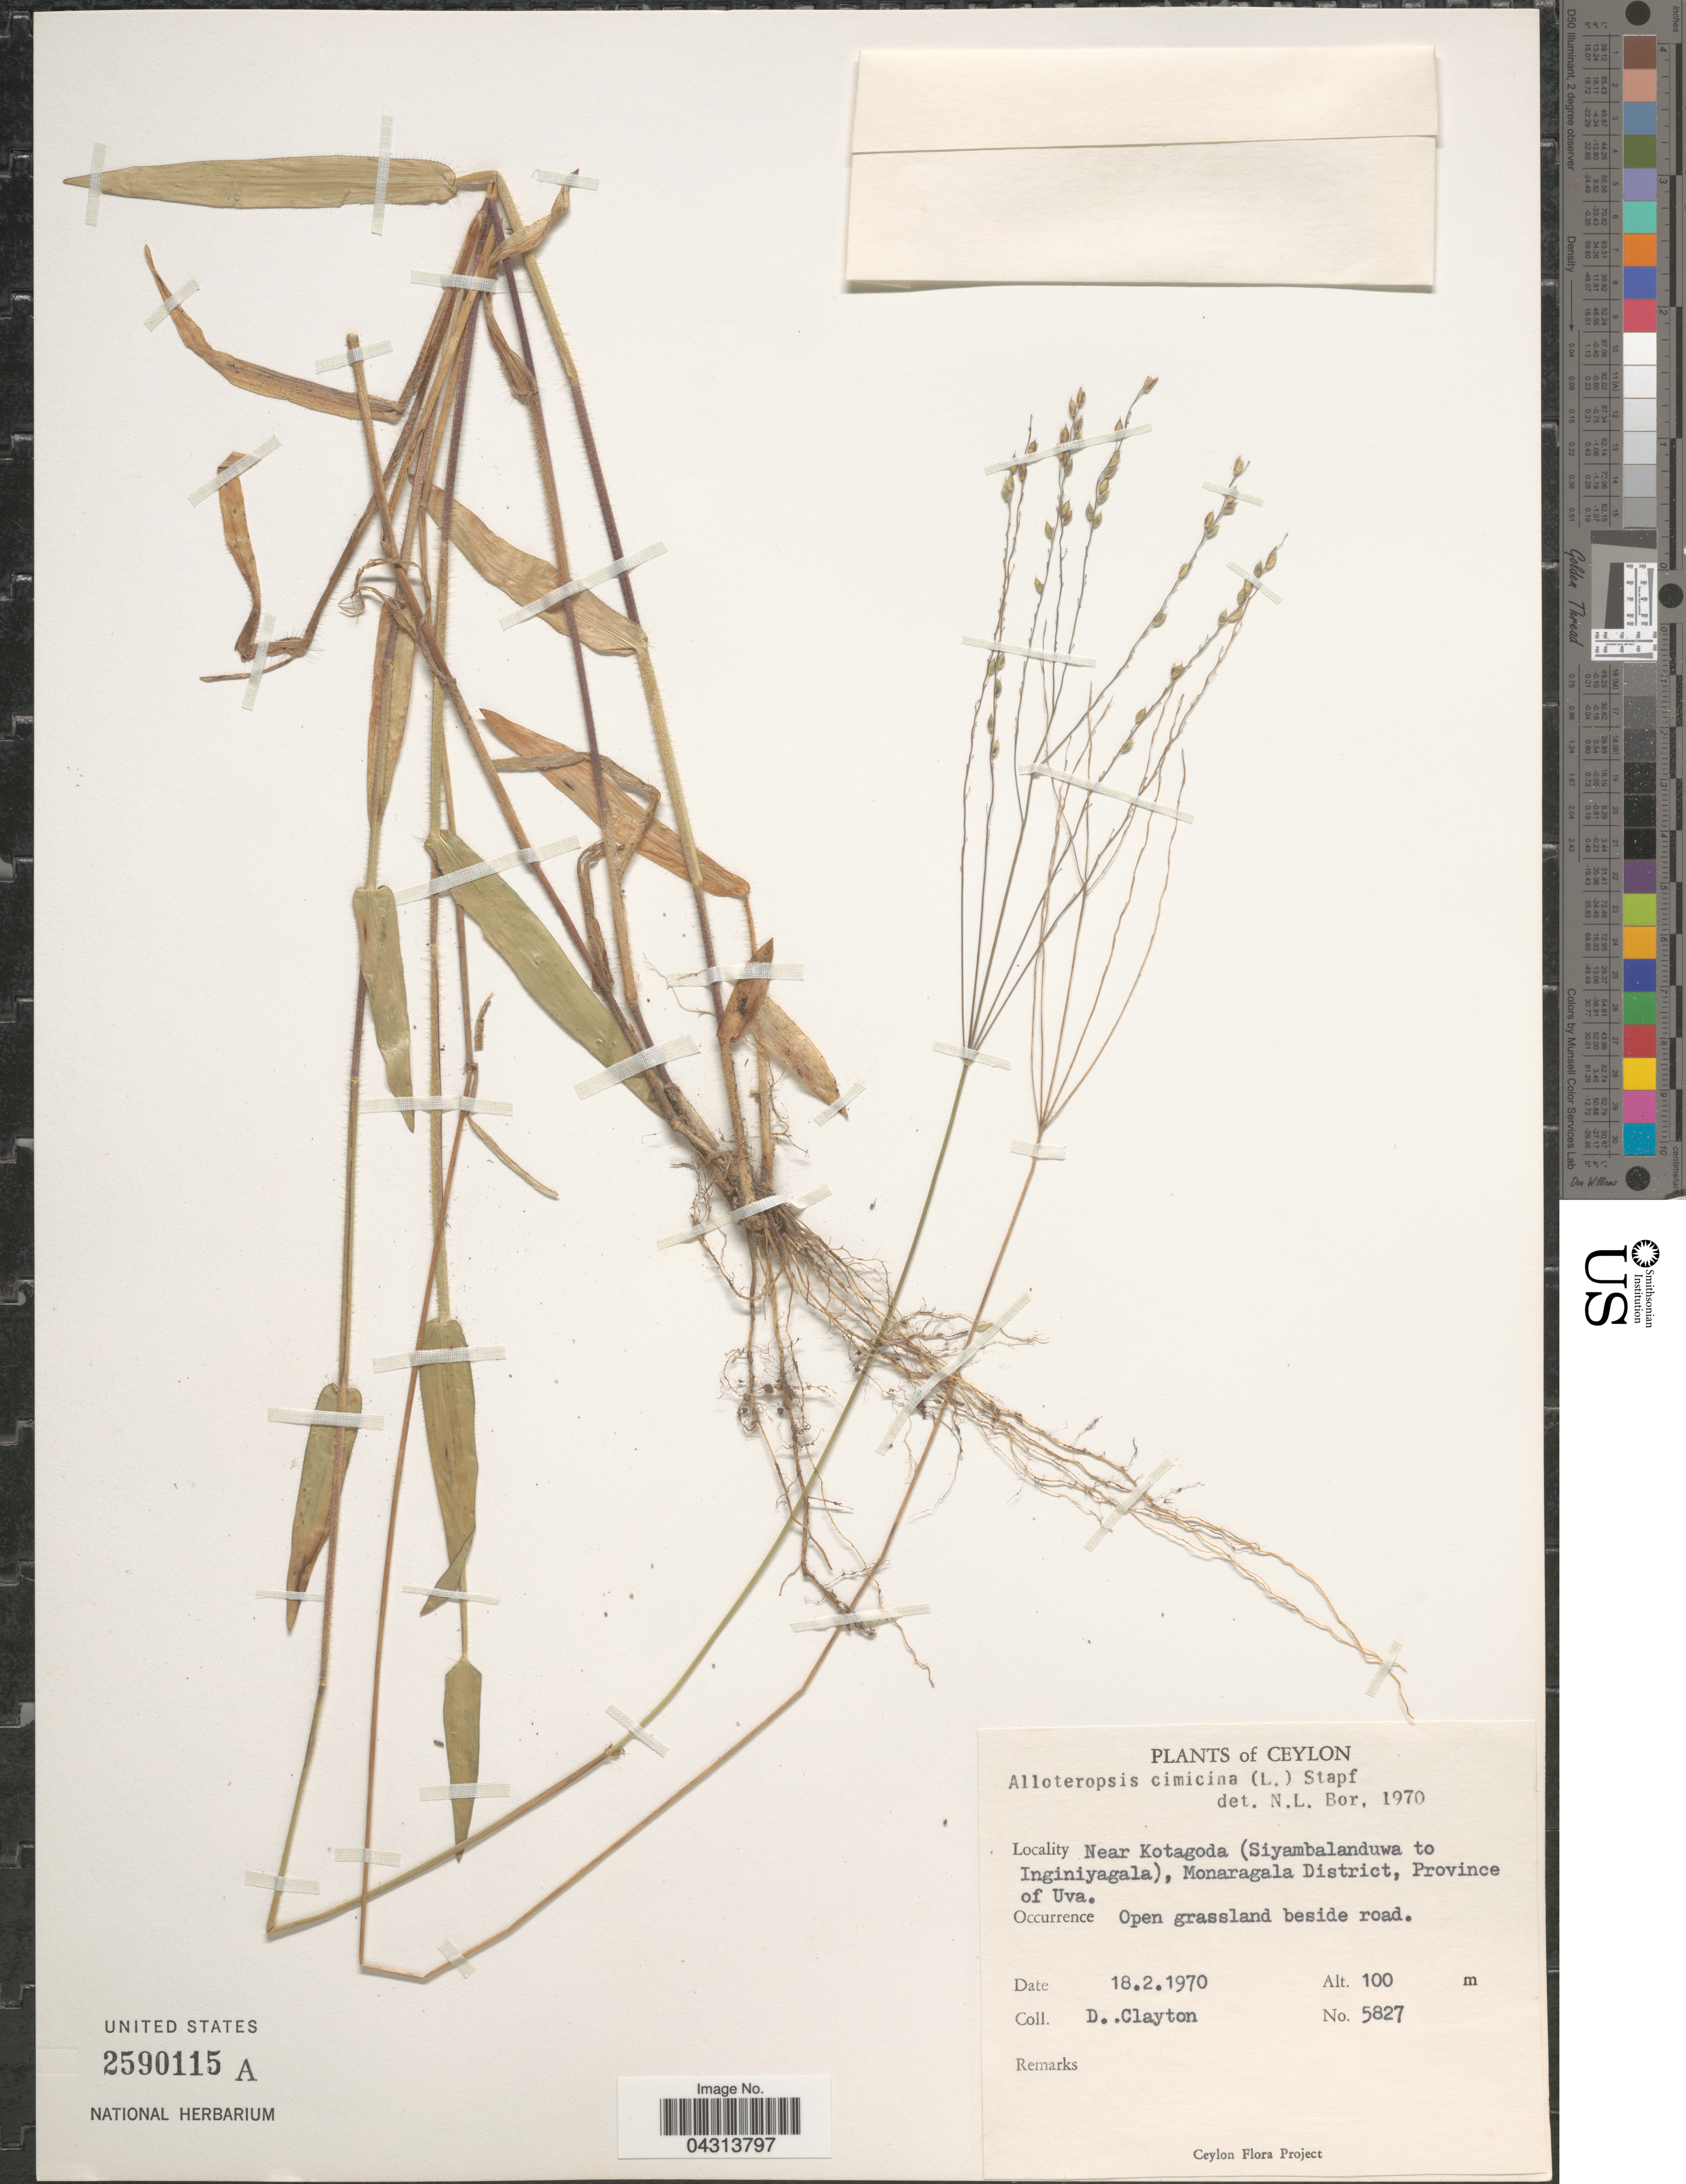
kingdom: Plantae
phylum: Tracheophyta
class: Liliopsida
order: Poales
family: Poaceae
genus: Alloteropsis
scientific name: Alloteropsis cimicina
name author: (L.) Stapf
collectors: D. Clayton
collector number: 5827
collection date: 1970-02-18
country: Sri Lanka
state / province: Uva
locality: Ceylon. Near Kotagoda (Siyambalanduwa to Inginiyagala), Monaragala District.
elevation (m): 100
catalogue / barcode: US 2590115A